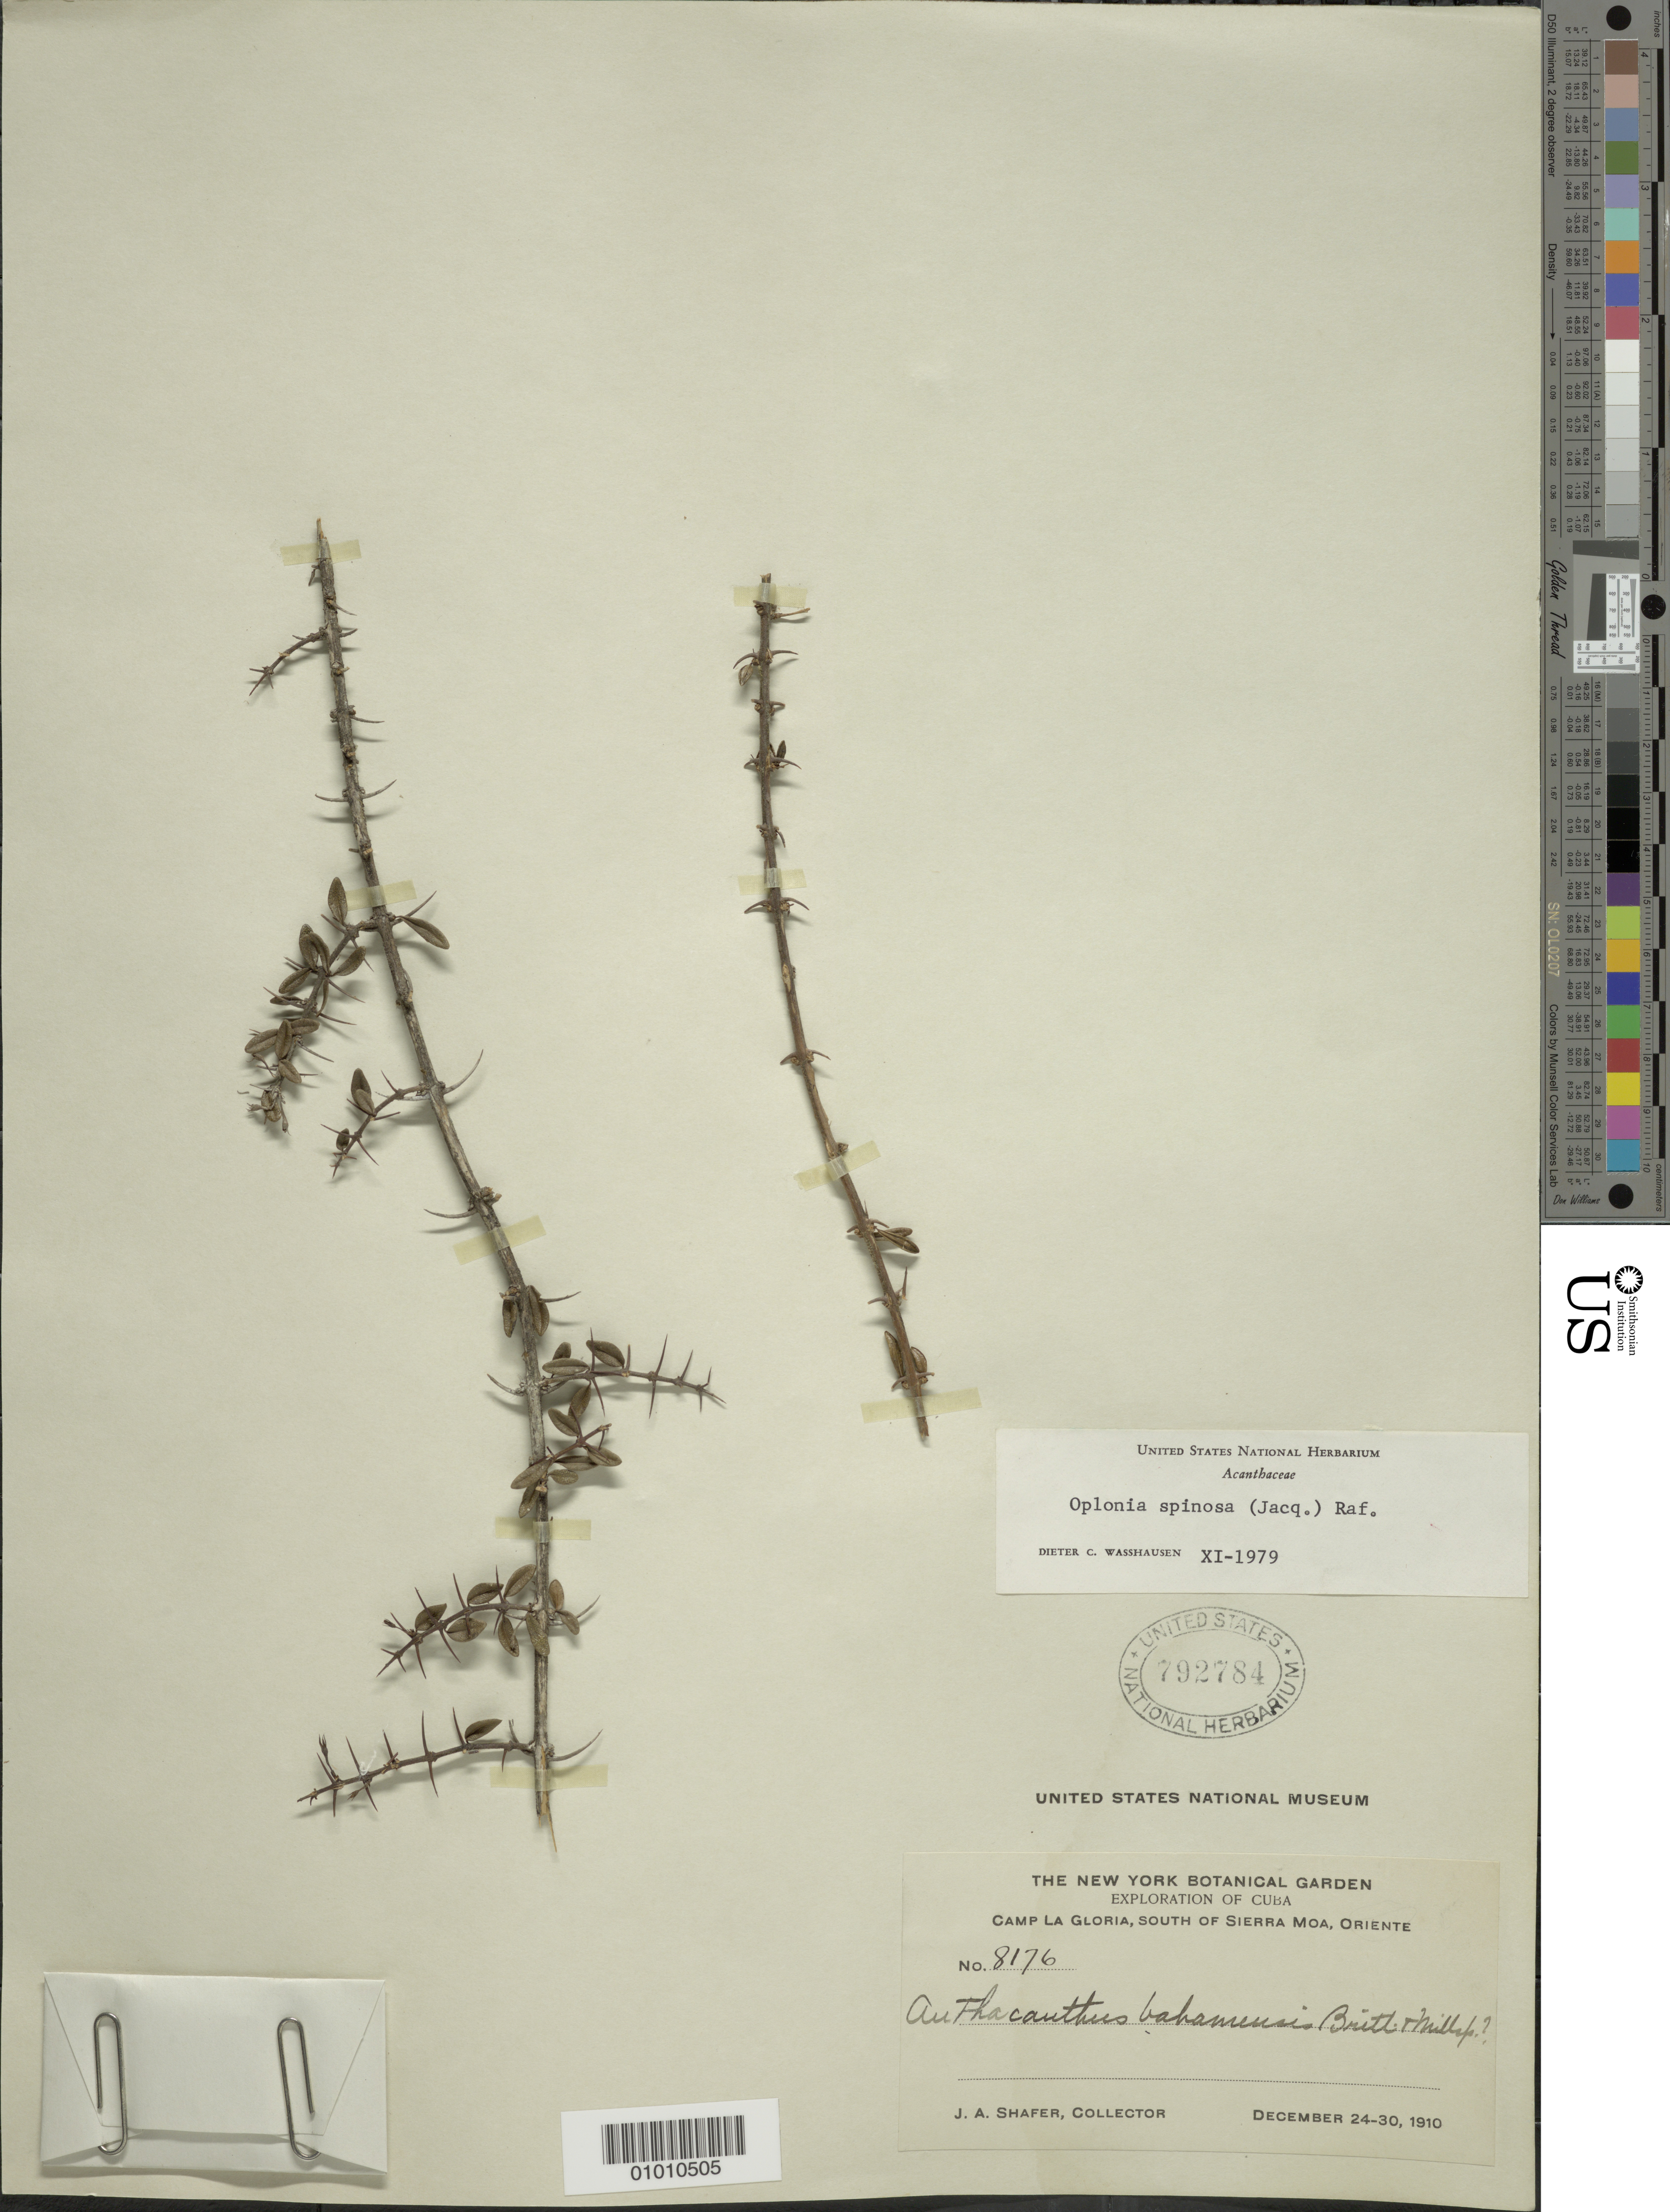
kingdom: Plantae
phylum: Tracheophyta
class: Magnoliopsida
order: Lamiales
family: Acanthaceae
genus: Oplonia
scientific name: Oplonia spinosa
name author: Raf.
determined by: Wasshausen, Dieter C., (BOT), Smithsonian Institution - National Museum of Natural History (UNITED STATES)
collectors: J. A. Shafer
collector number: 8176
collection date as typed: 24 Dec 1910 to 30 Dec 1910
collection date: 1910-12-24/1910-12-30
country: Cuba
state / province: Holguín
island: Cuba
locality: Camp La Gloria, south of Sierra Moa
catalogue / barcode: US 792784